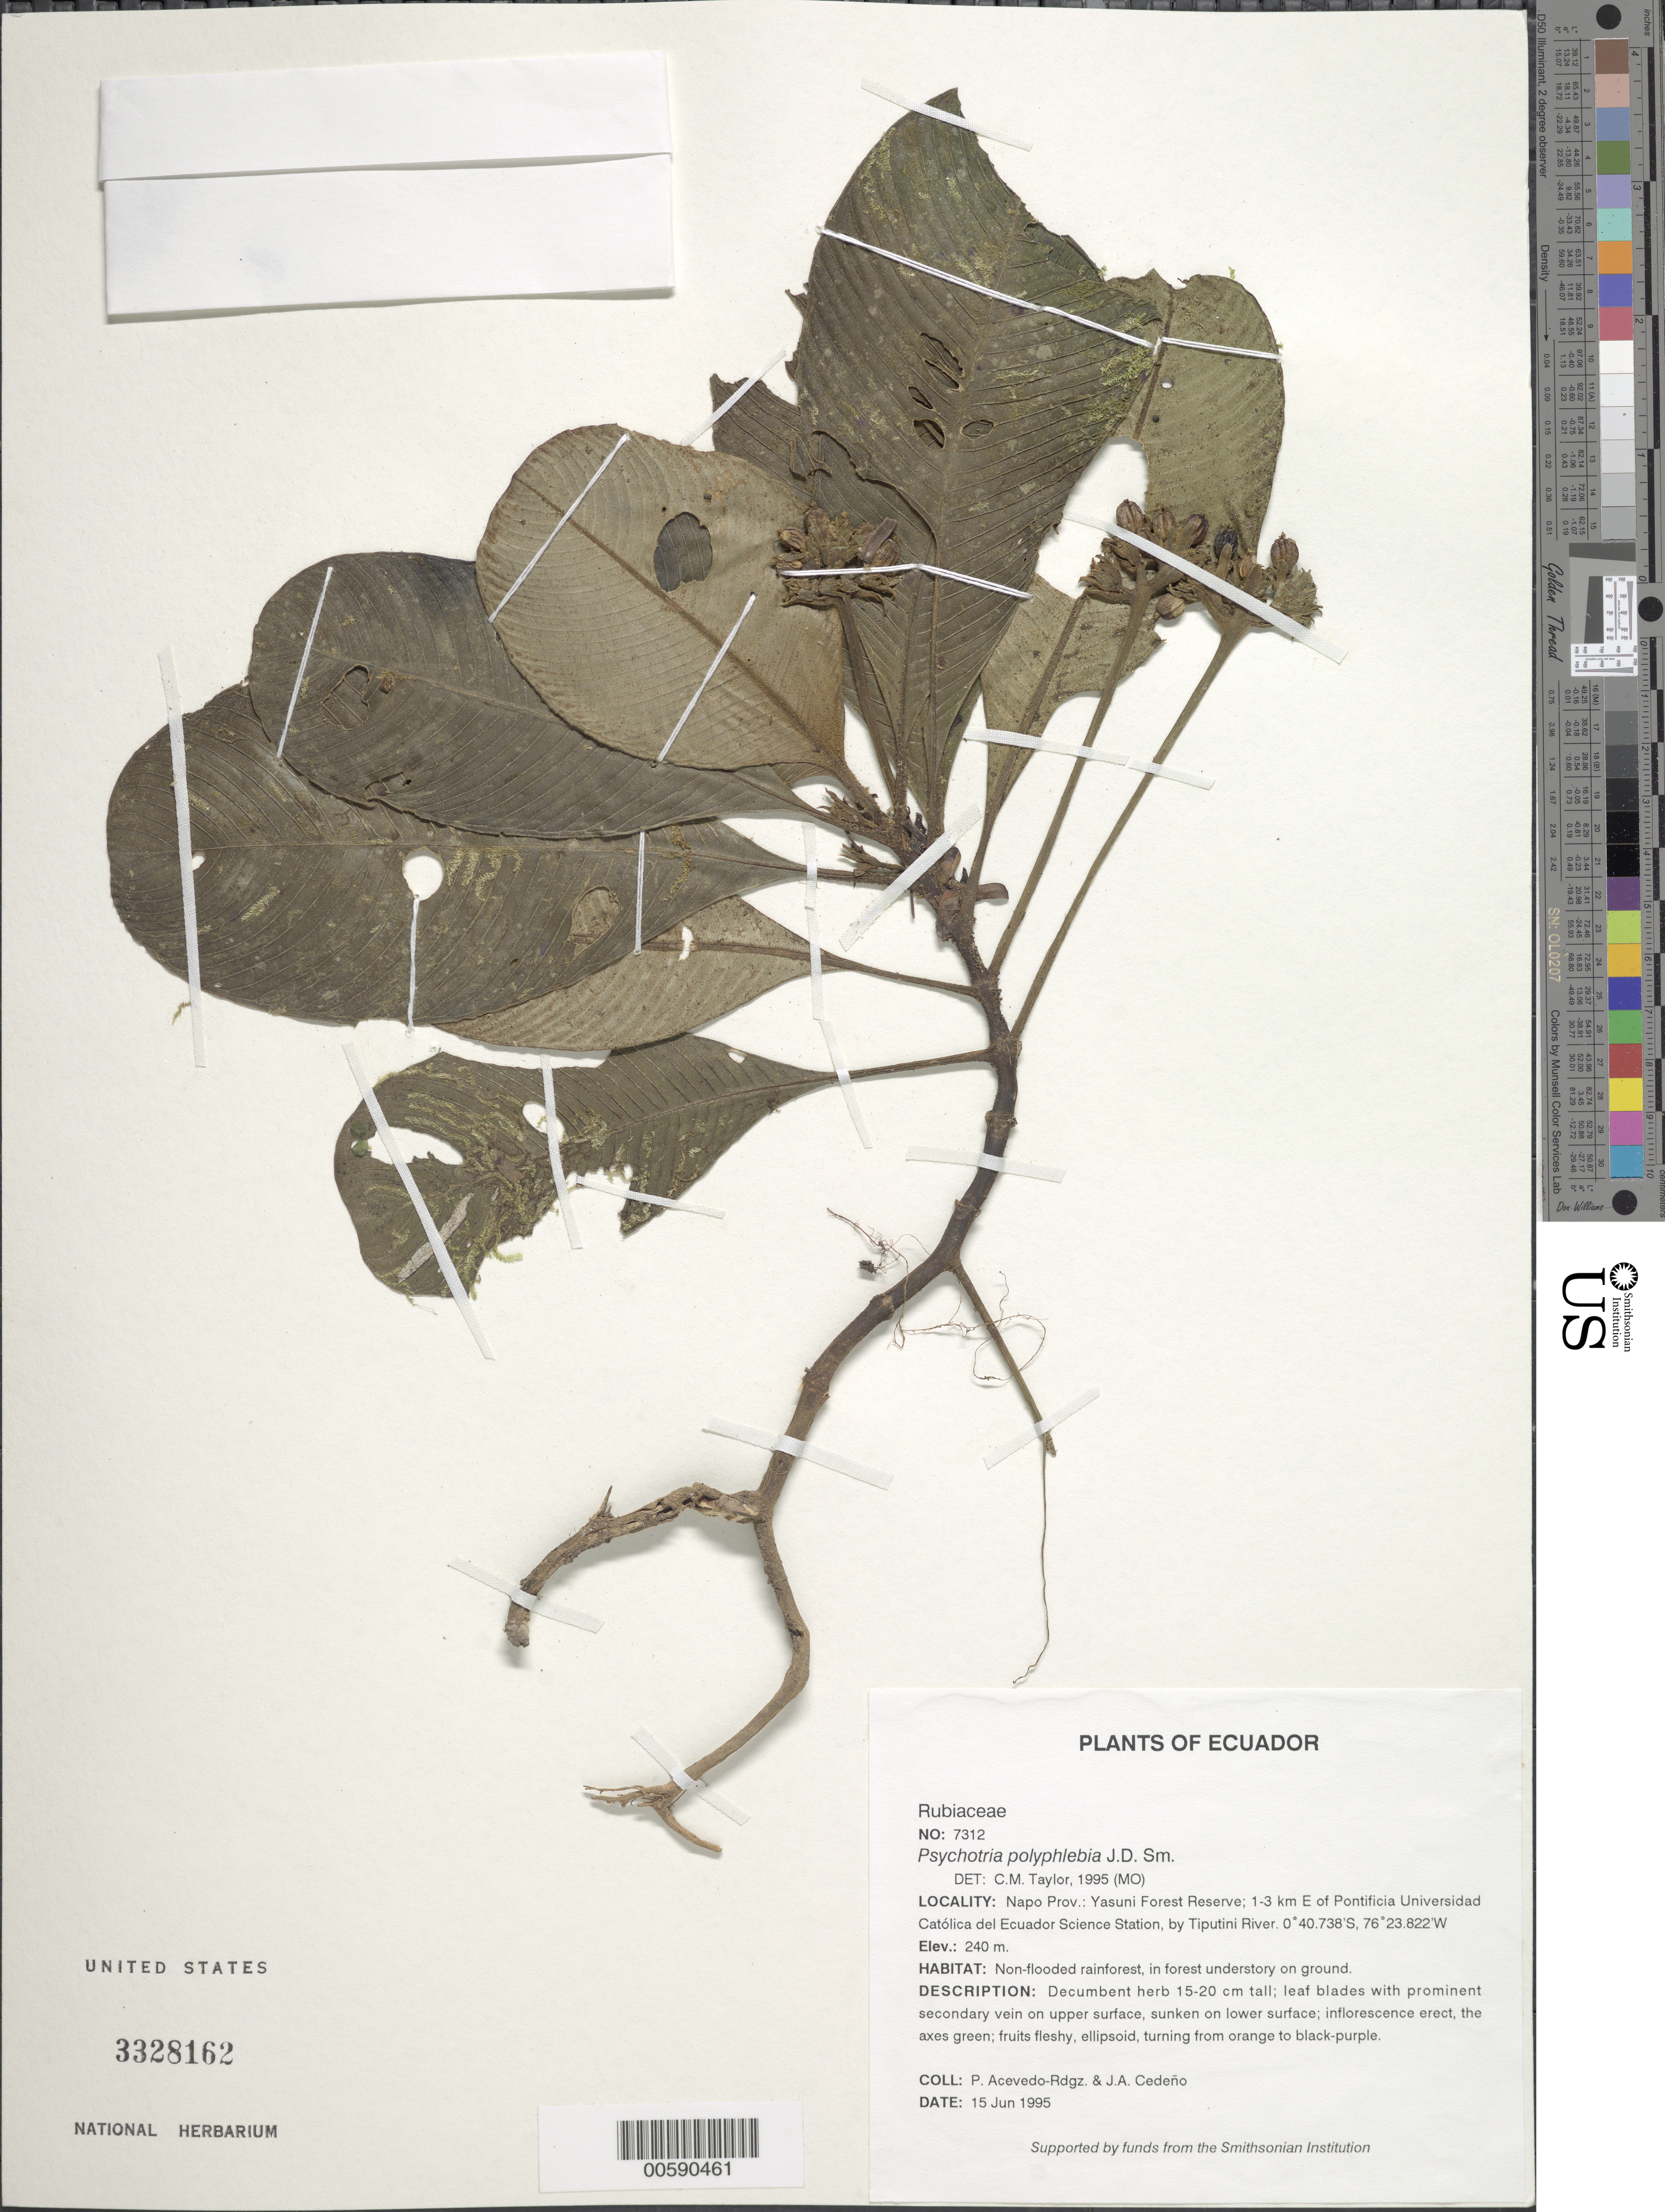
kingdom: Plantae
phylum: Tracheophyta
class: Magnoliopsida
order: Gentianales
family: Rubiaceae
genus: Psychotria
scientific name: Psychotria polyphlebia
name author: Donn. Sm.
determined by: Taylor, Charlotte M.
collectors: P. Acevedo-Rodr. & J. A. Cedeño M.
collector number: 7312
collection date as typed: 15 Jun 1995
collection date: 1995-06-15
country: Ecuador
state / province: Napo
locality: Napo Prov.: Yasuni Forest Reserve; 1-3 km E of Pontificia Universidad Católica del Ecuador Science Station by Tiputini River.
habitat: Non-flooded rainforest, in forest understory on ground.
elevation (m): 240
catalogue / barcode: US 3328162